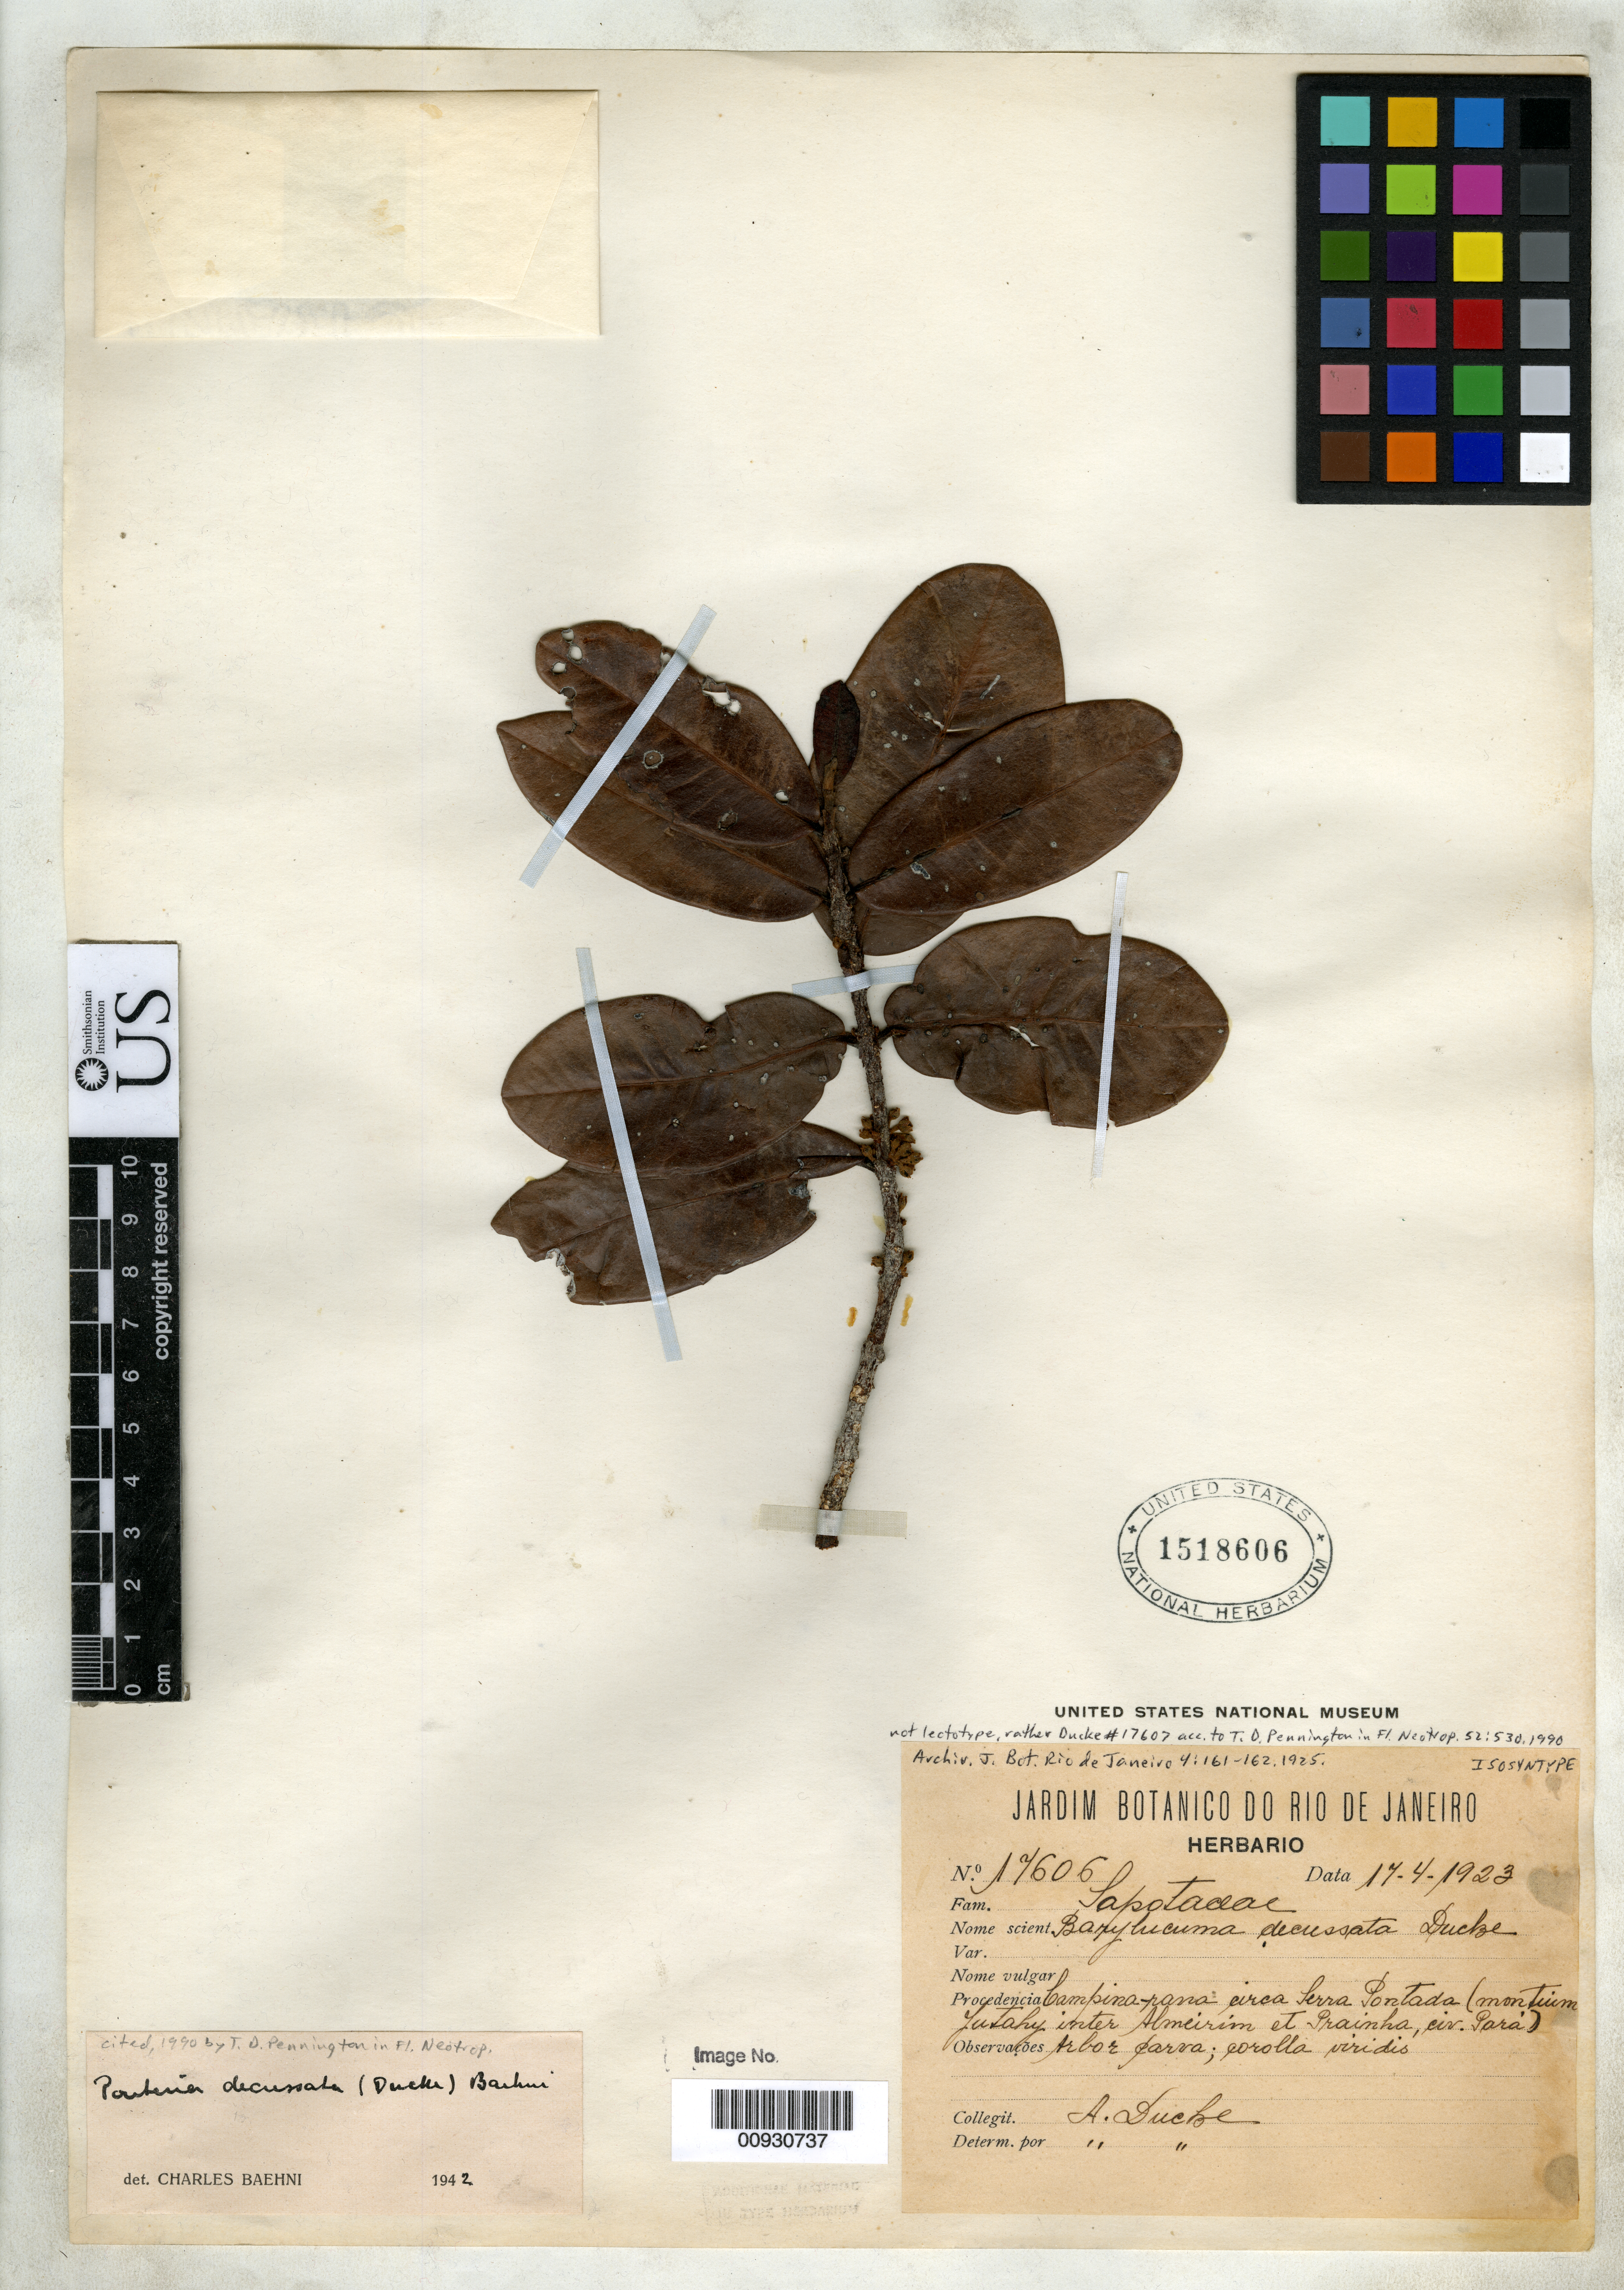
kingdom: Plantae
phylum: Tracheophyta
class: Magnoliopsida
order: Ericales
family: Sapotaceae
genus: Barylucuma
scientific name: Barylucuma decussata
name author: Ducke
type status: Isolectotype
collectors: A. Ducke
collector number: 17606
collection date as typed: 17 Apr 1923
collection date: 1923-04-17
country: Brazil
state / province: Pará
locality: Near Serra Pontada.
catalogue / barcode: US 1518606